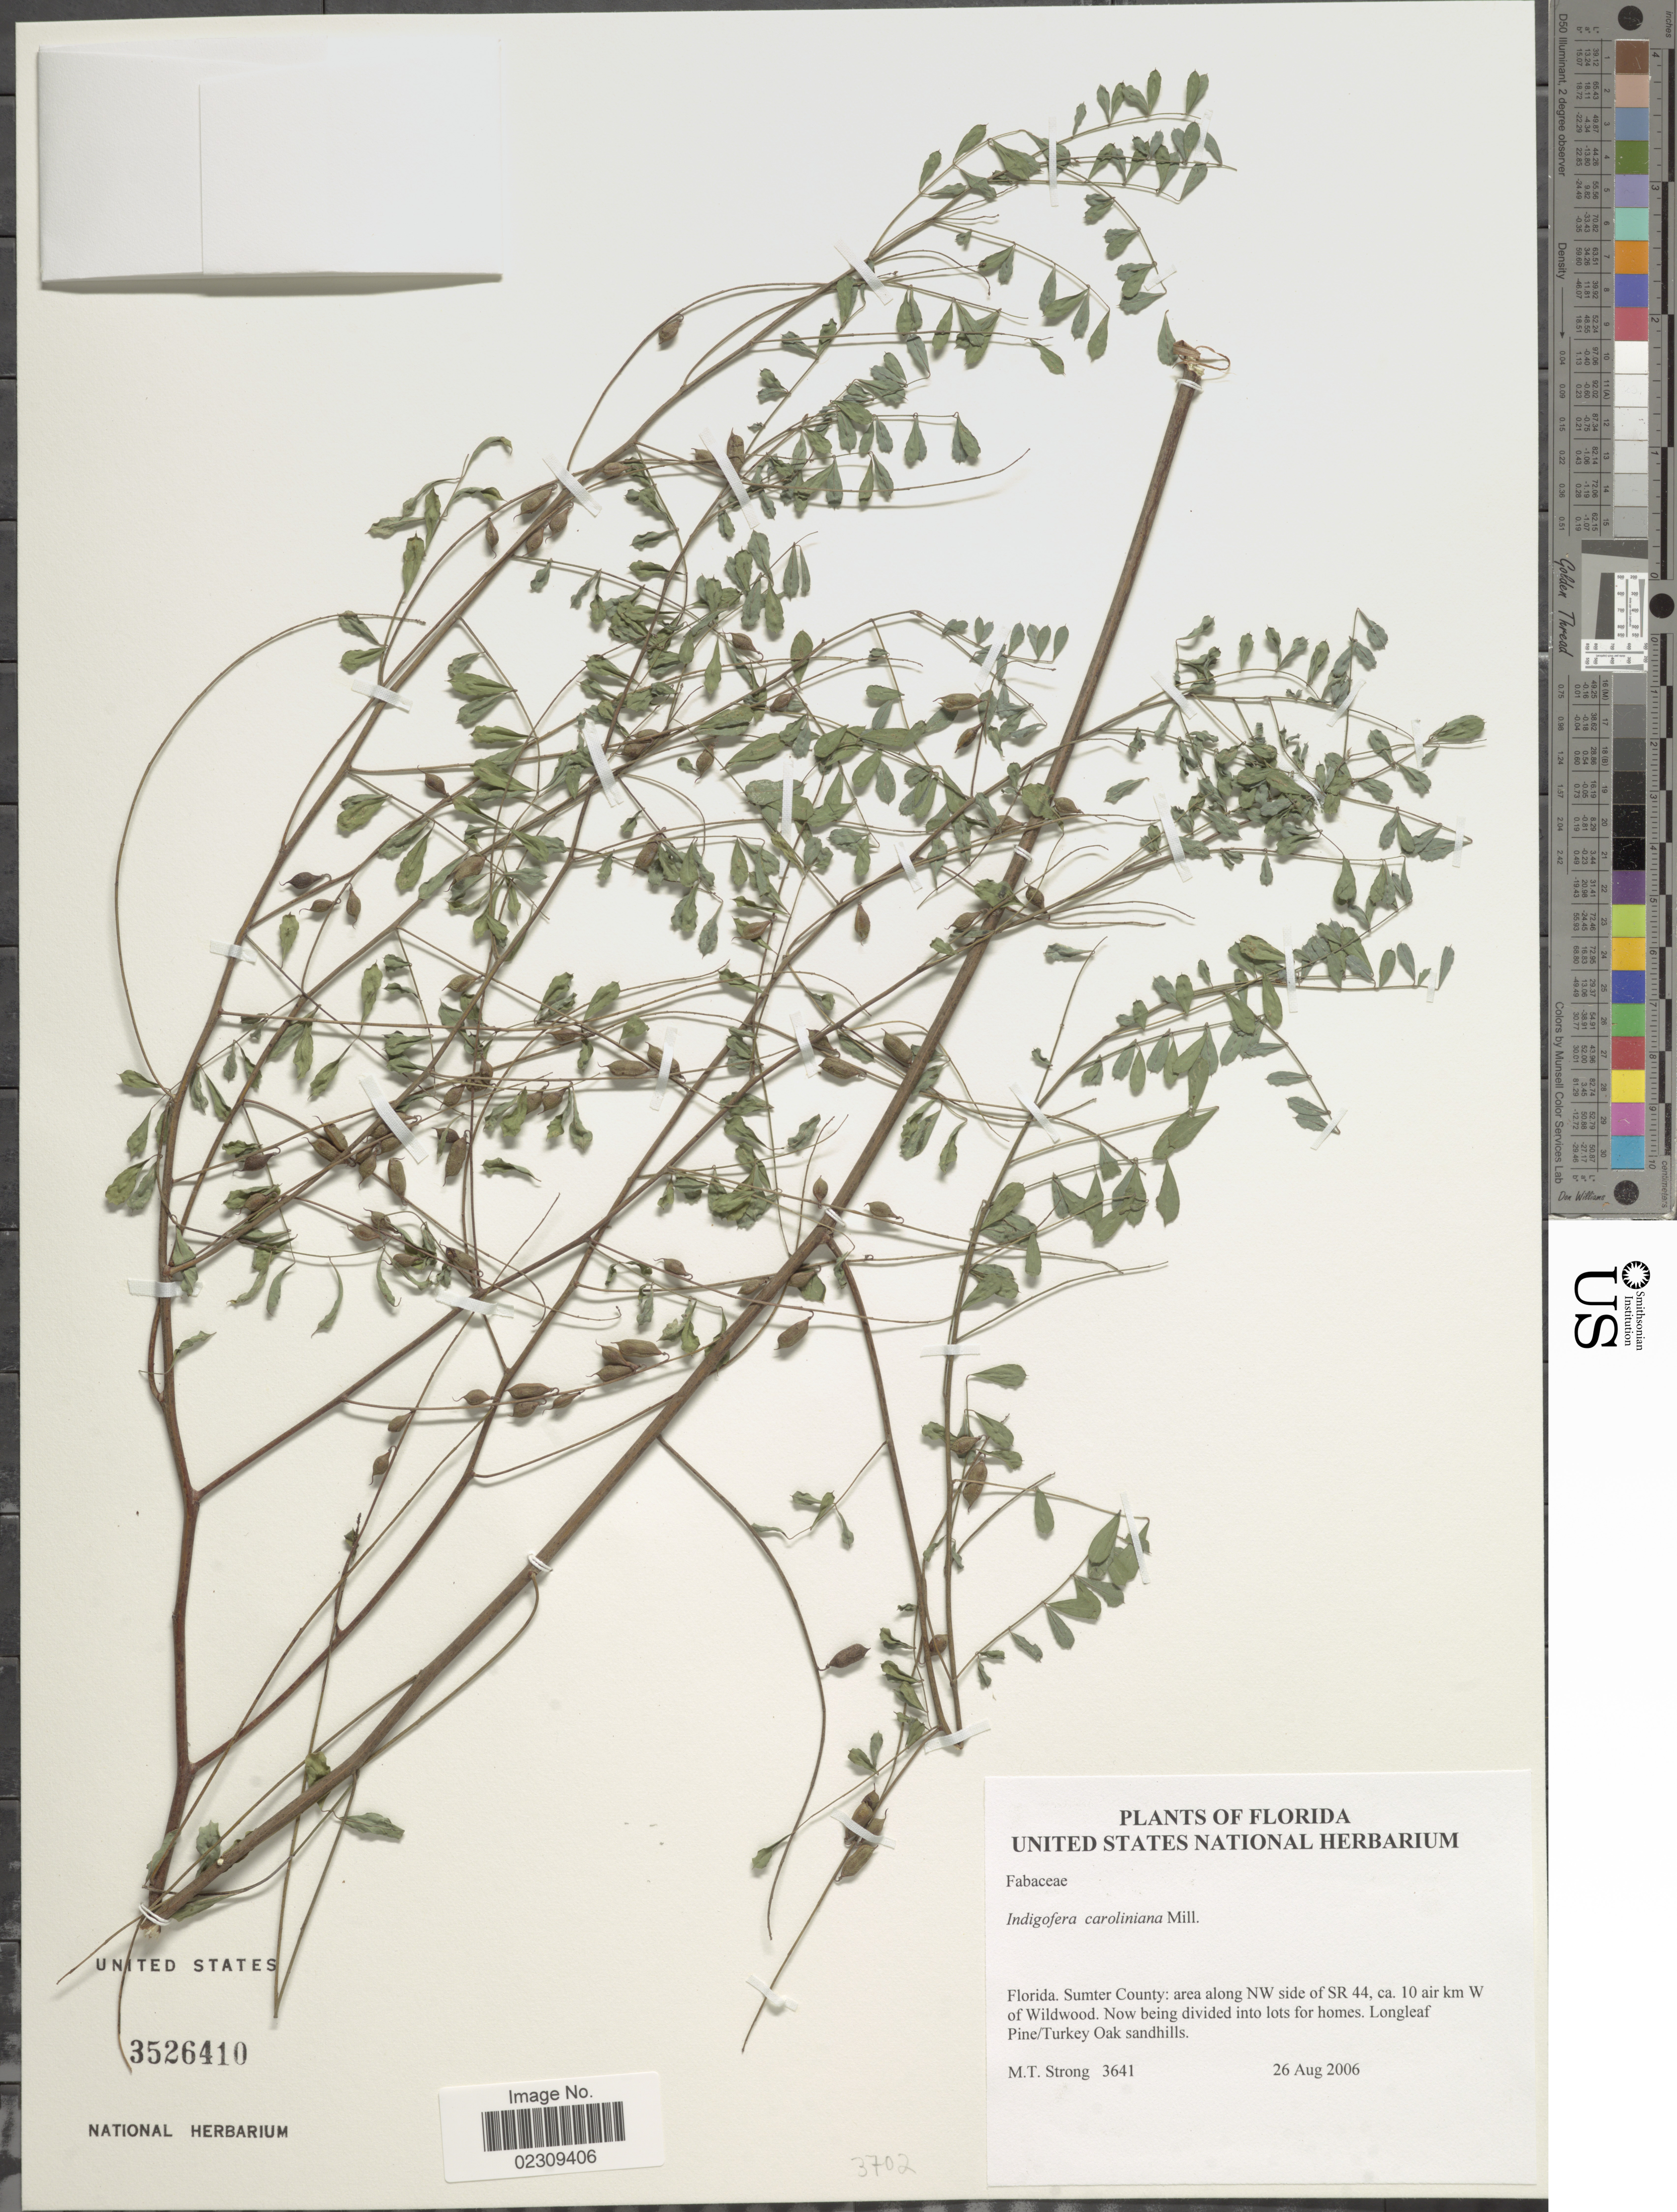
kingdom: Plantae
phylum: Tracheophyta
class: Magnoliopsida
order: Fabales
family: Fabaceae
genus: Indigofera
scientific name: Indigofera caroliniana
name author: Mill.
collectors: M. T. Strong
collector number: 3641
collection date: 2006-08-26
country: United States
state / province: Florida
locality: Sumter County, area along NW side of SR 44, ca 10 air km W of Wildwood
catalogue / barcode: US 3526410